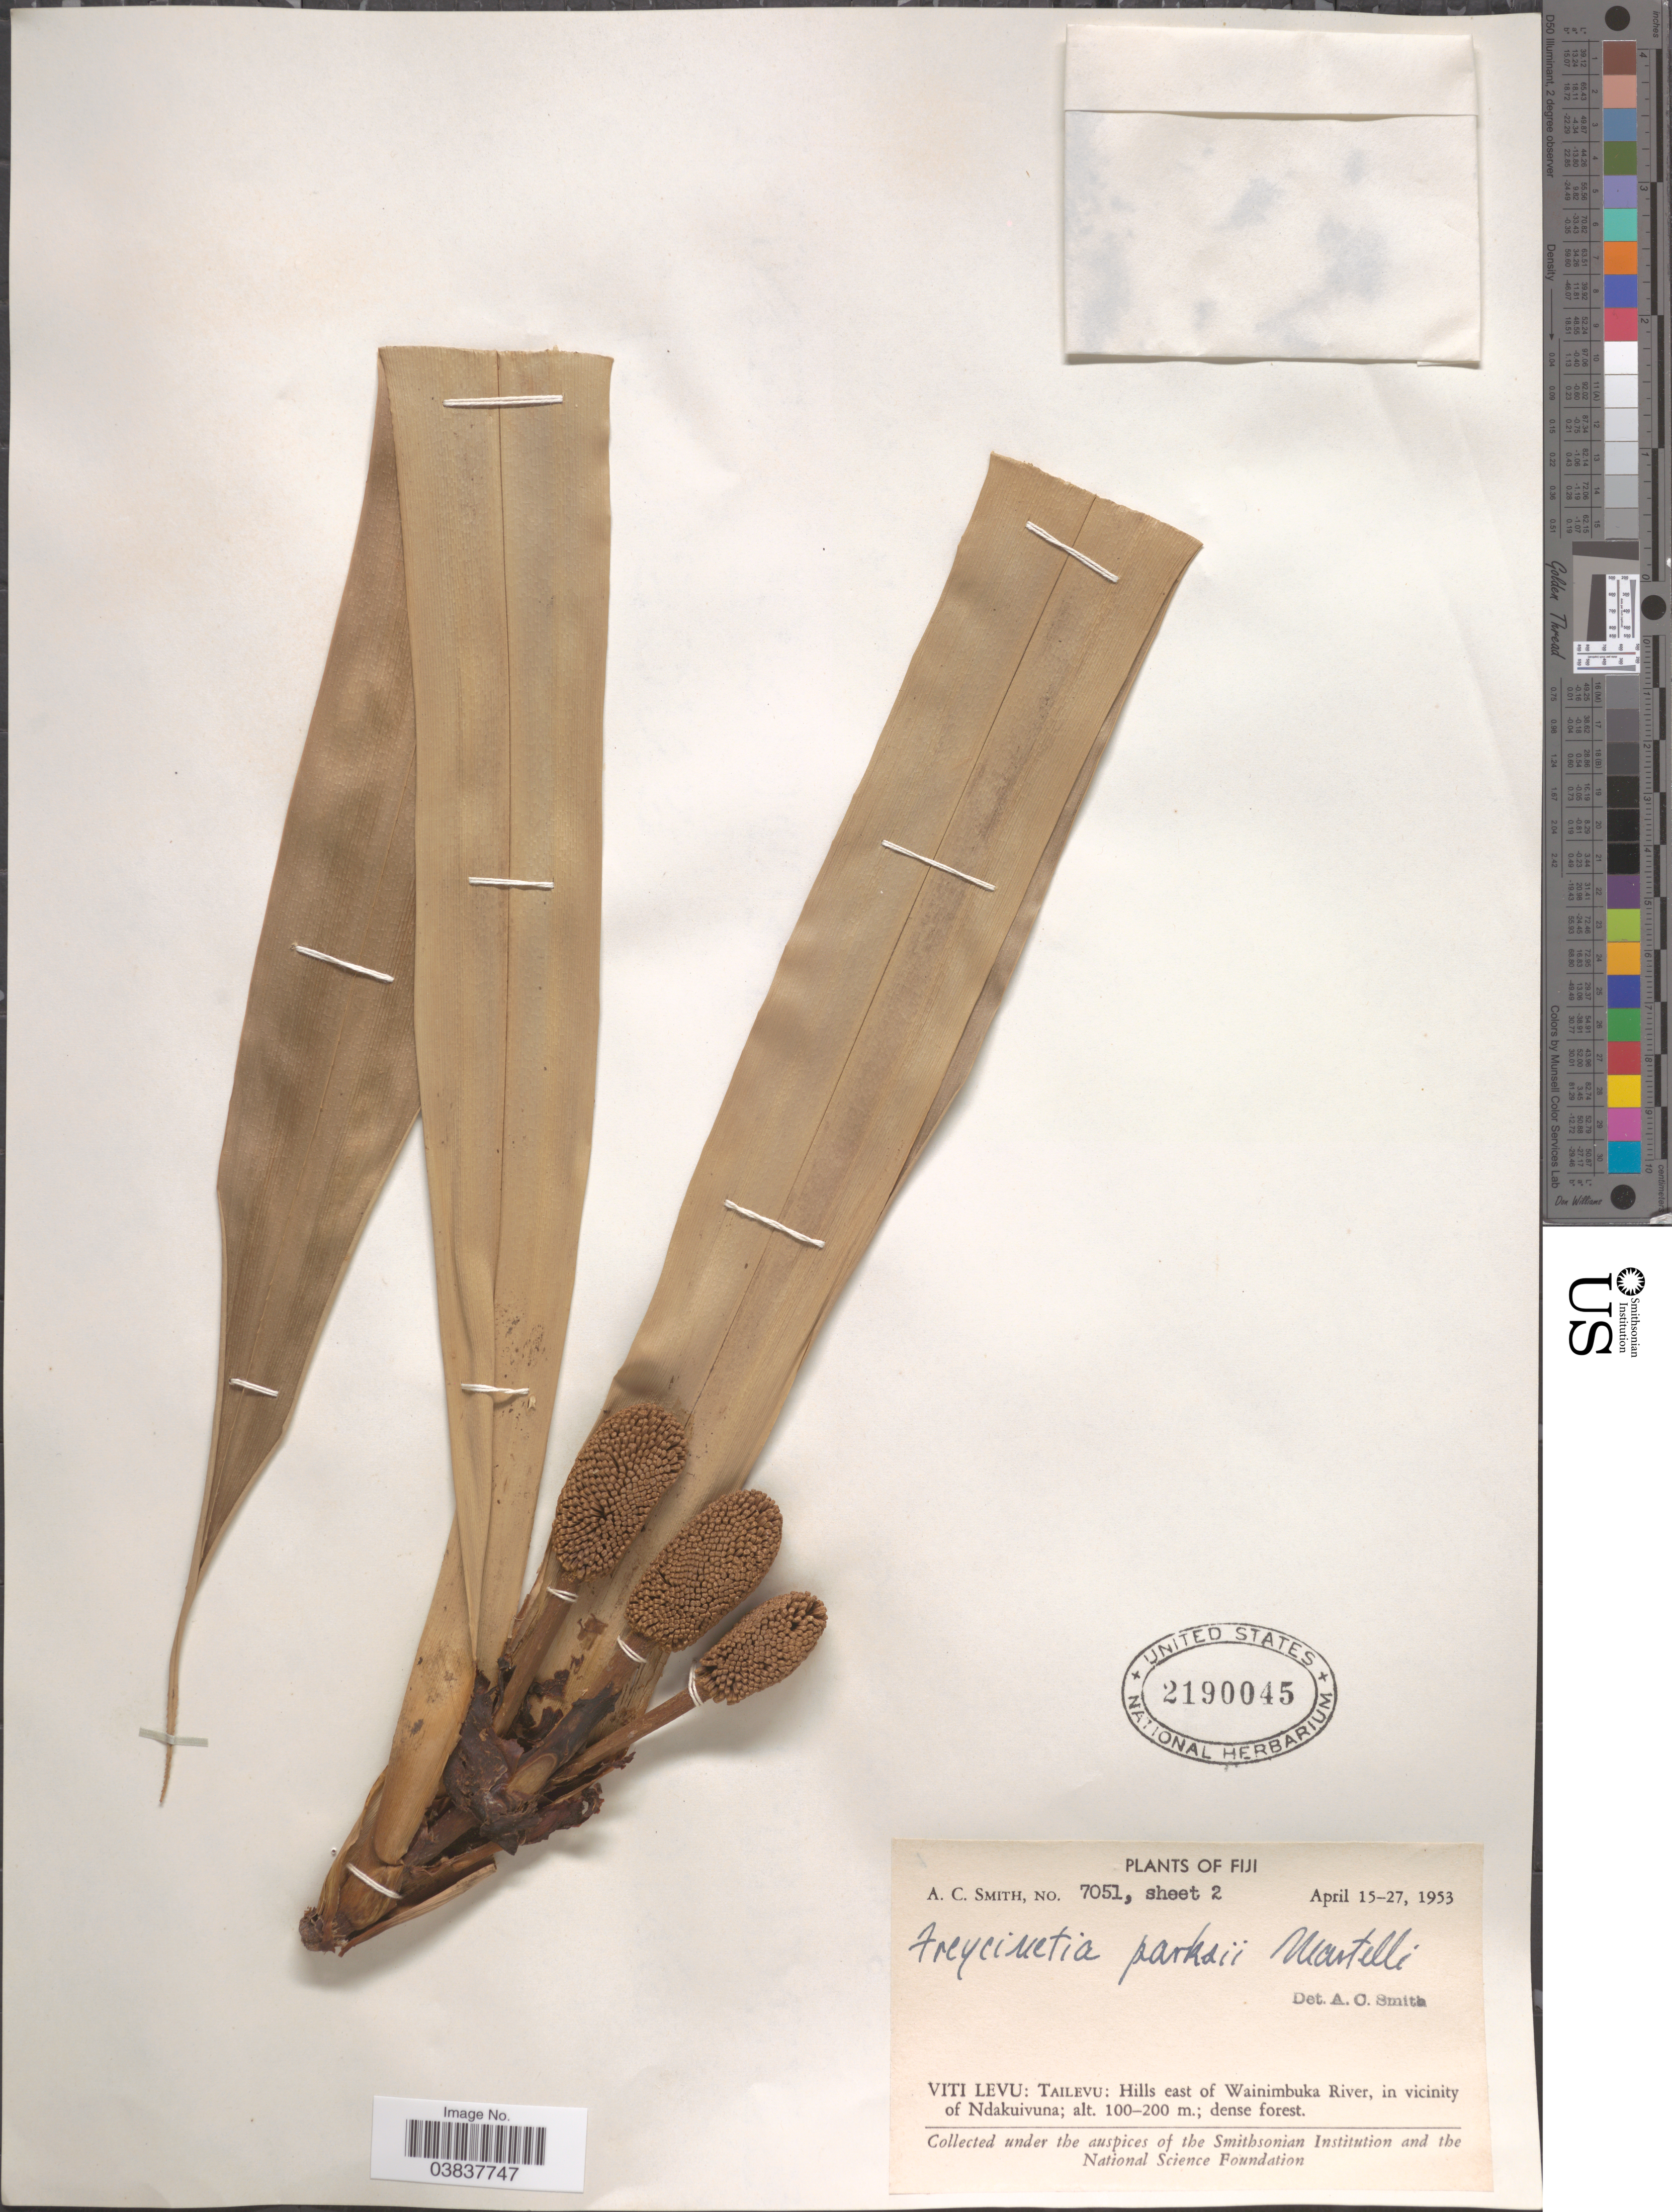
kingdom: Plantae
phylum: Tracheophyta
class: Liliopsida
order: Pandanales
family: Pandanaceae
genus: Freycinetia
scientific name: Freycinetia parksii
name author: Martelli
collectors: A. C. Smith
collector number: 7051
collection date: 1953-04-15/1953-04-27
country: Fiji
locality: Viti Levu: Tailevu: Hills east of Wainimbuka River, in vicinity of Ndakuivuna.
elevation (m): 100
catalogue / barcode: US 2190045